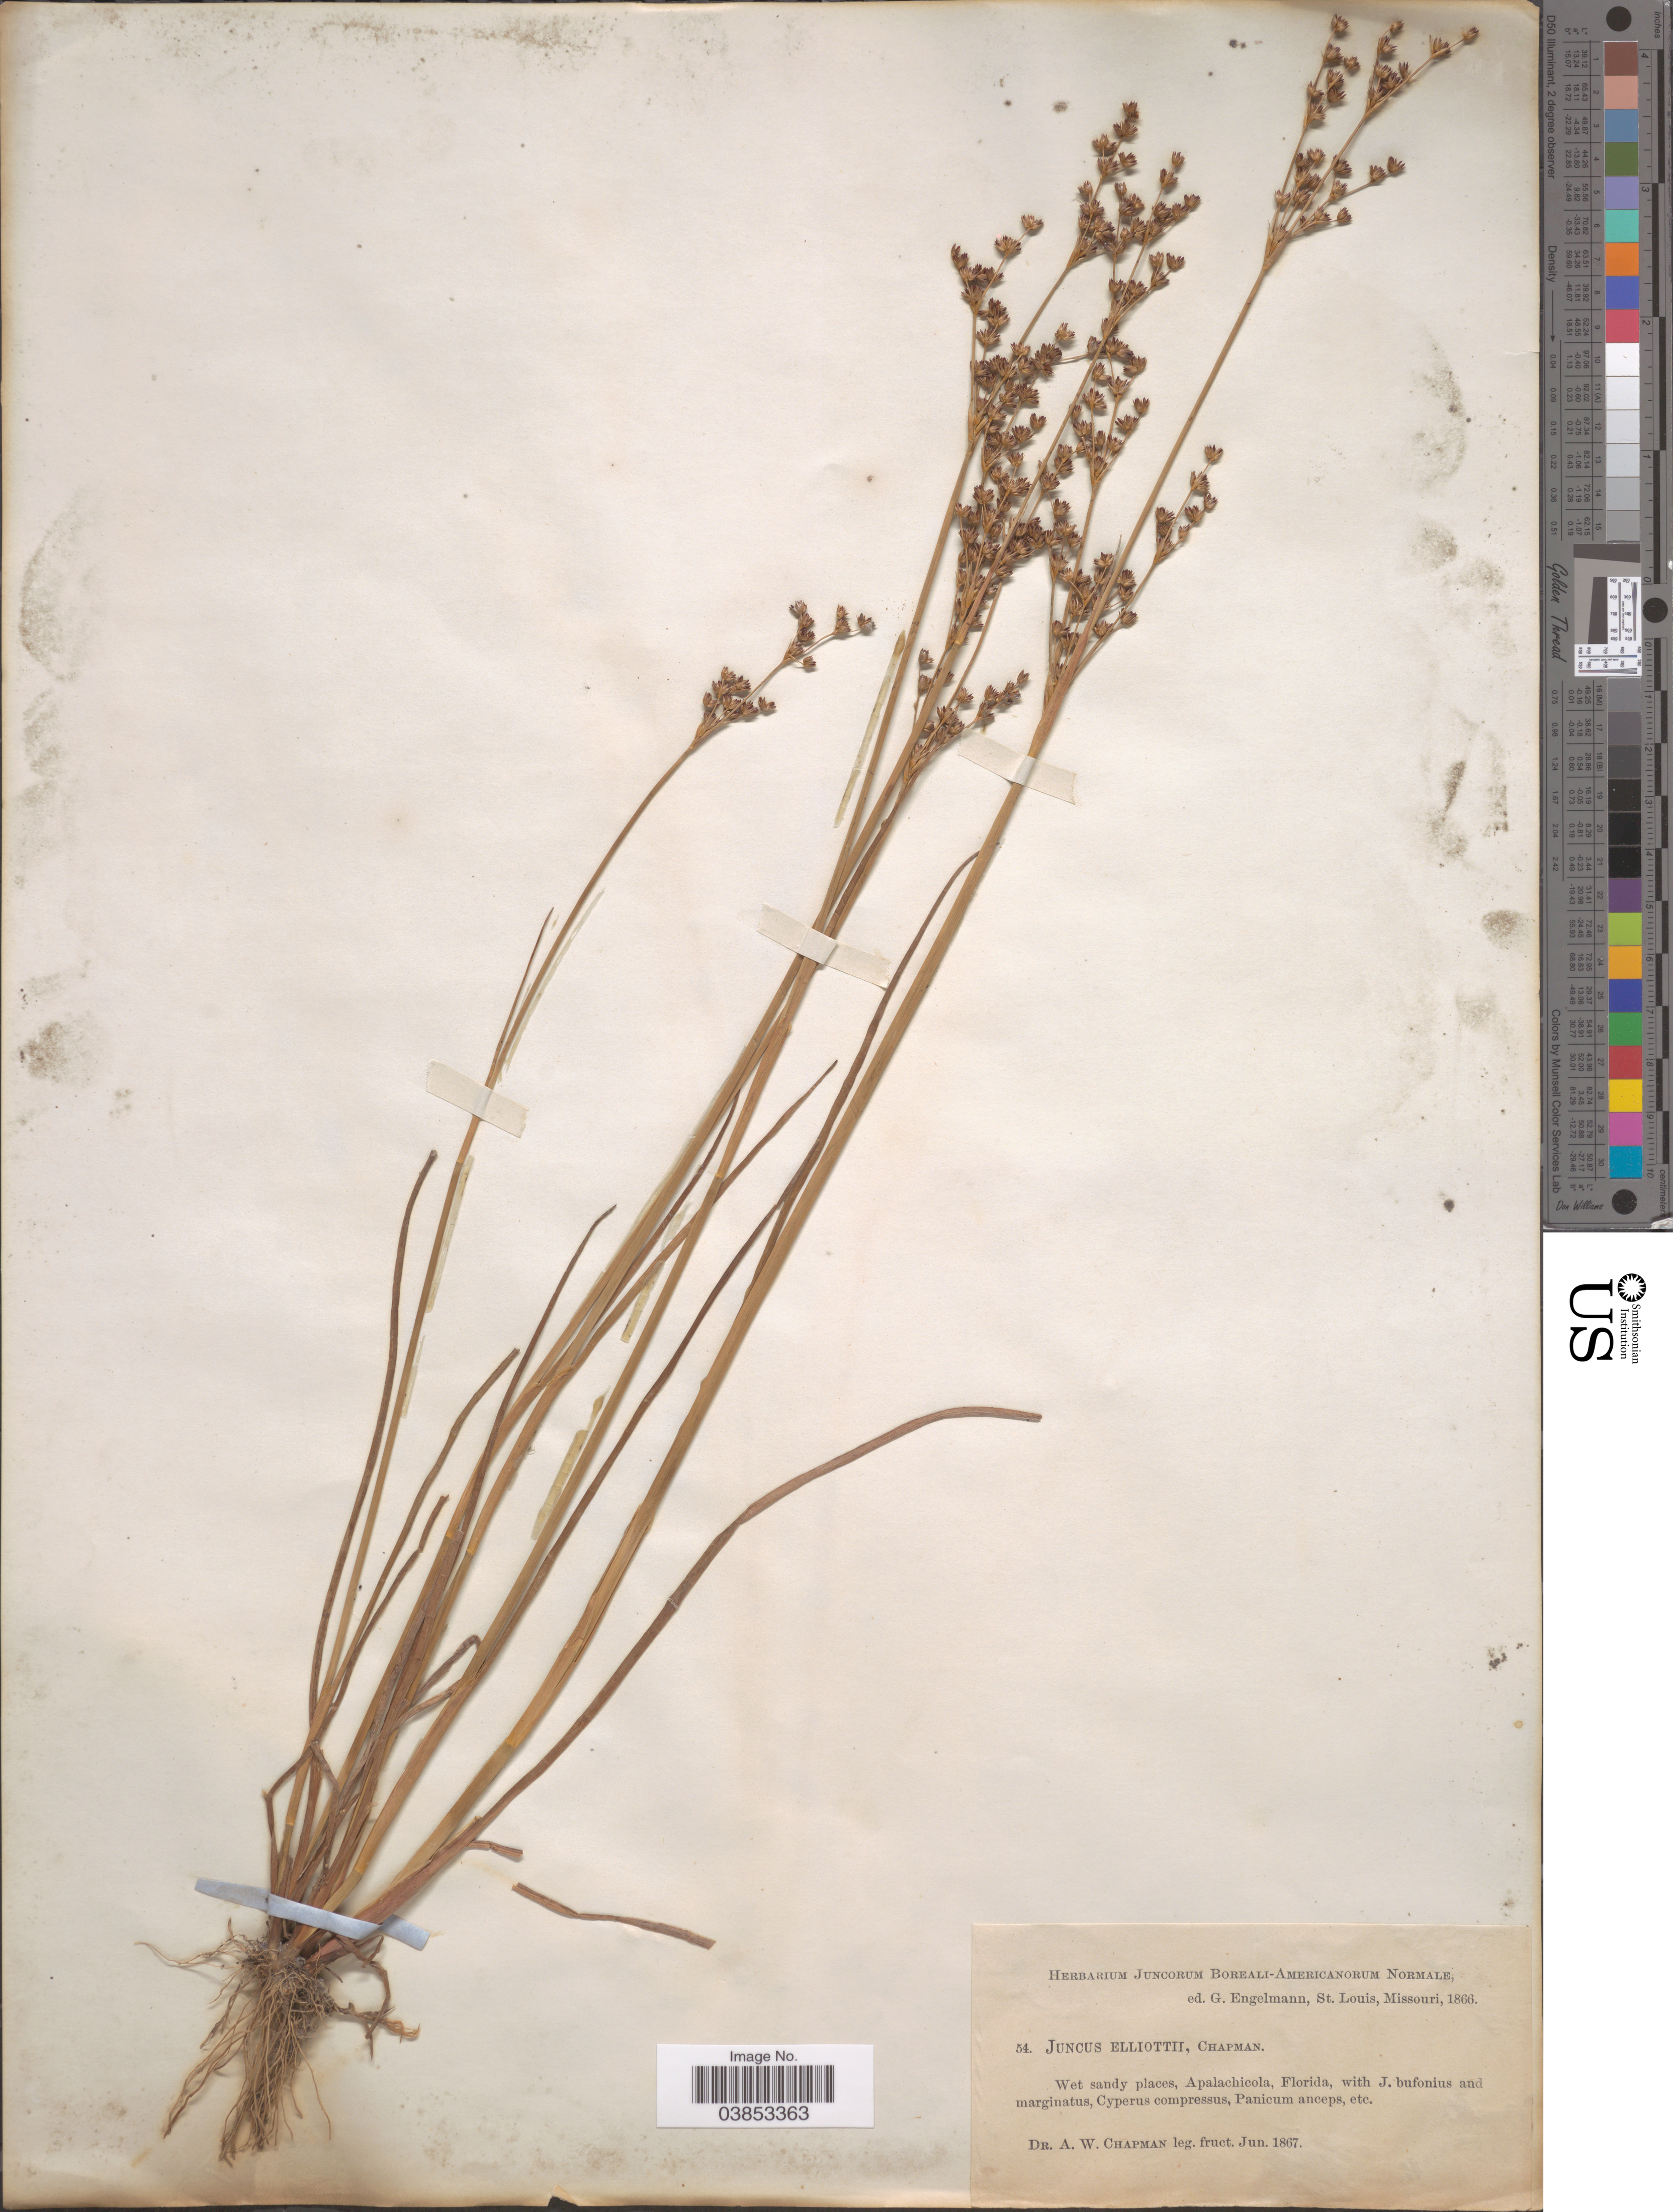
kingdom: Plantae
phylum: Tracheophyta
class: Liliopsida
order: Poales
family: Juncaceae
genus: Juncus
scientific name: Juncus elliottii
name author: Chapm.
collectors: A. W. Chapman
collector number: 54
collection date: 1867-06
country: United States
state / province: Florida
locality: Apalachicola.